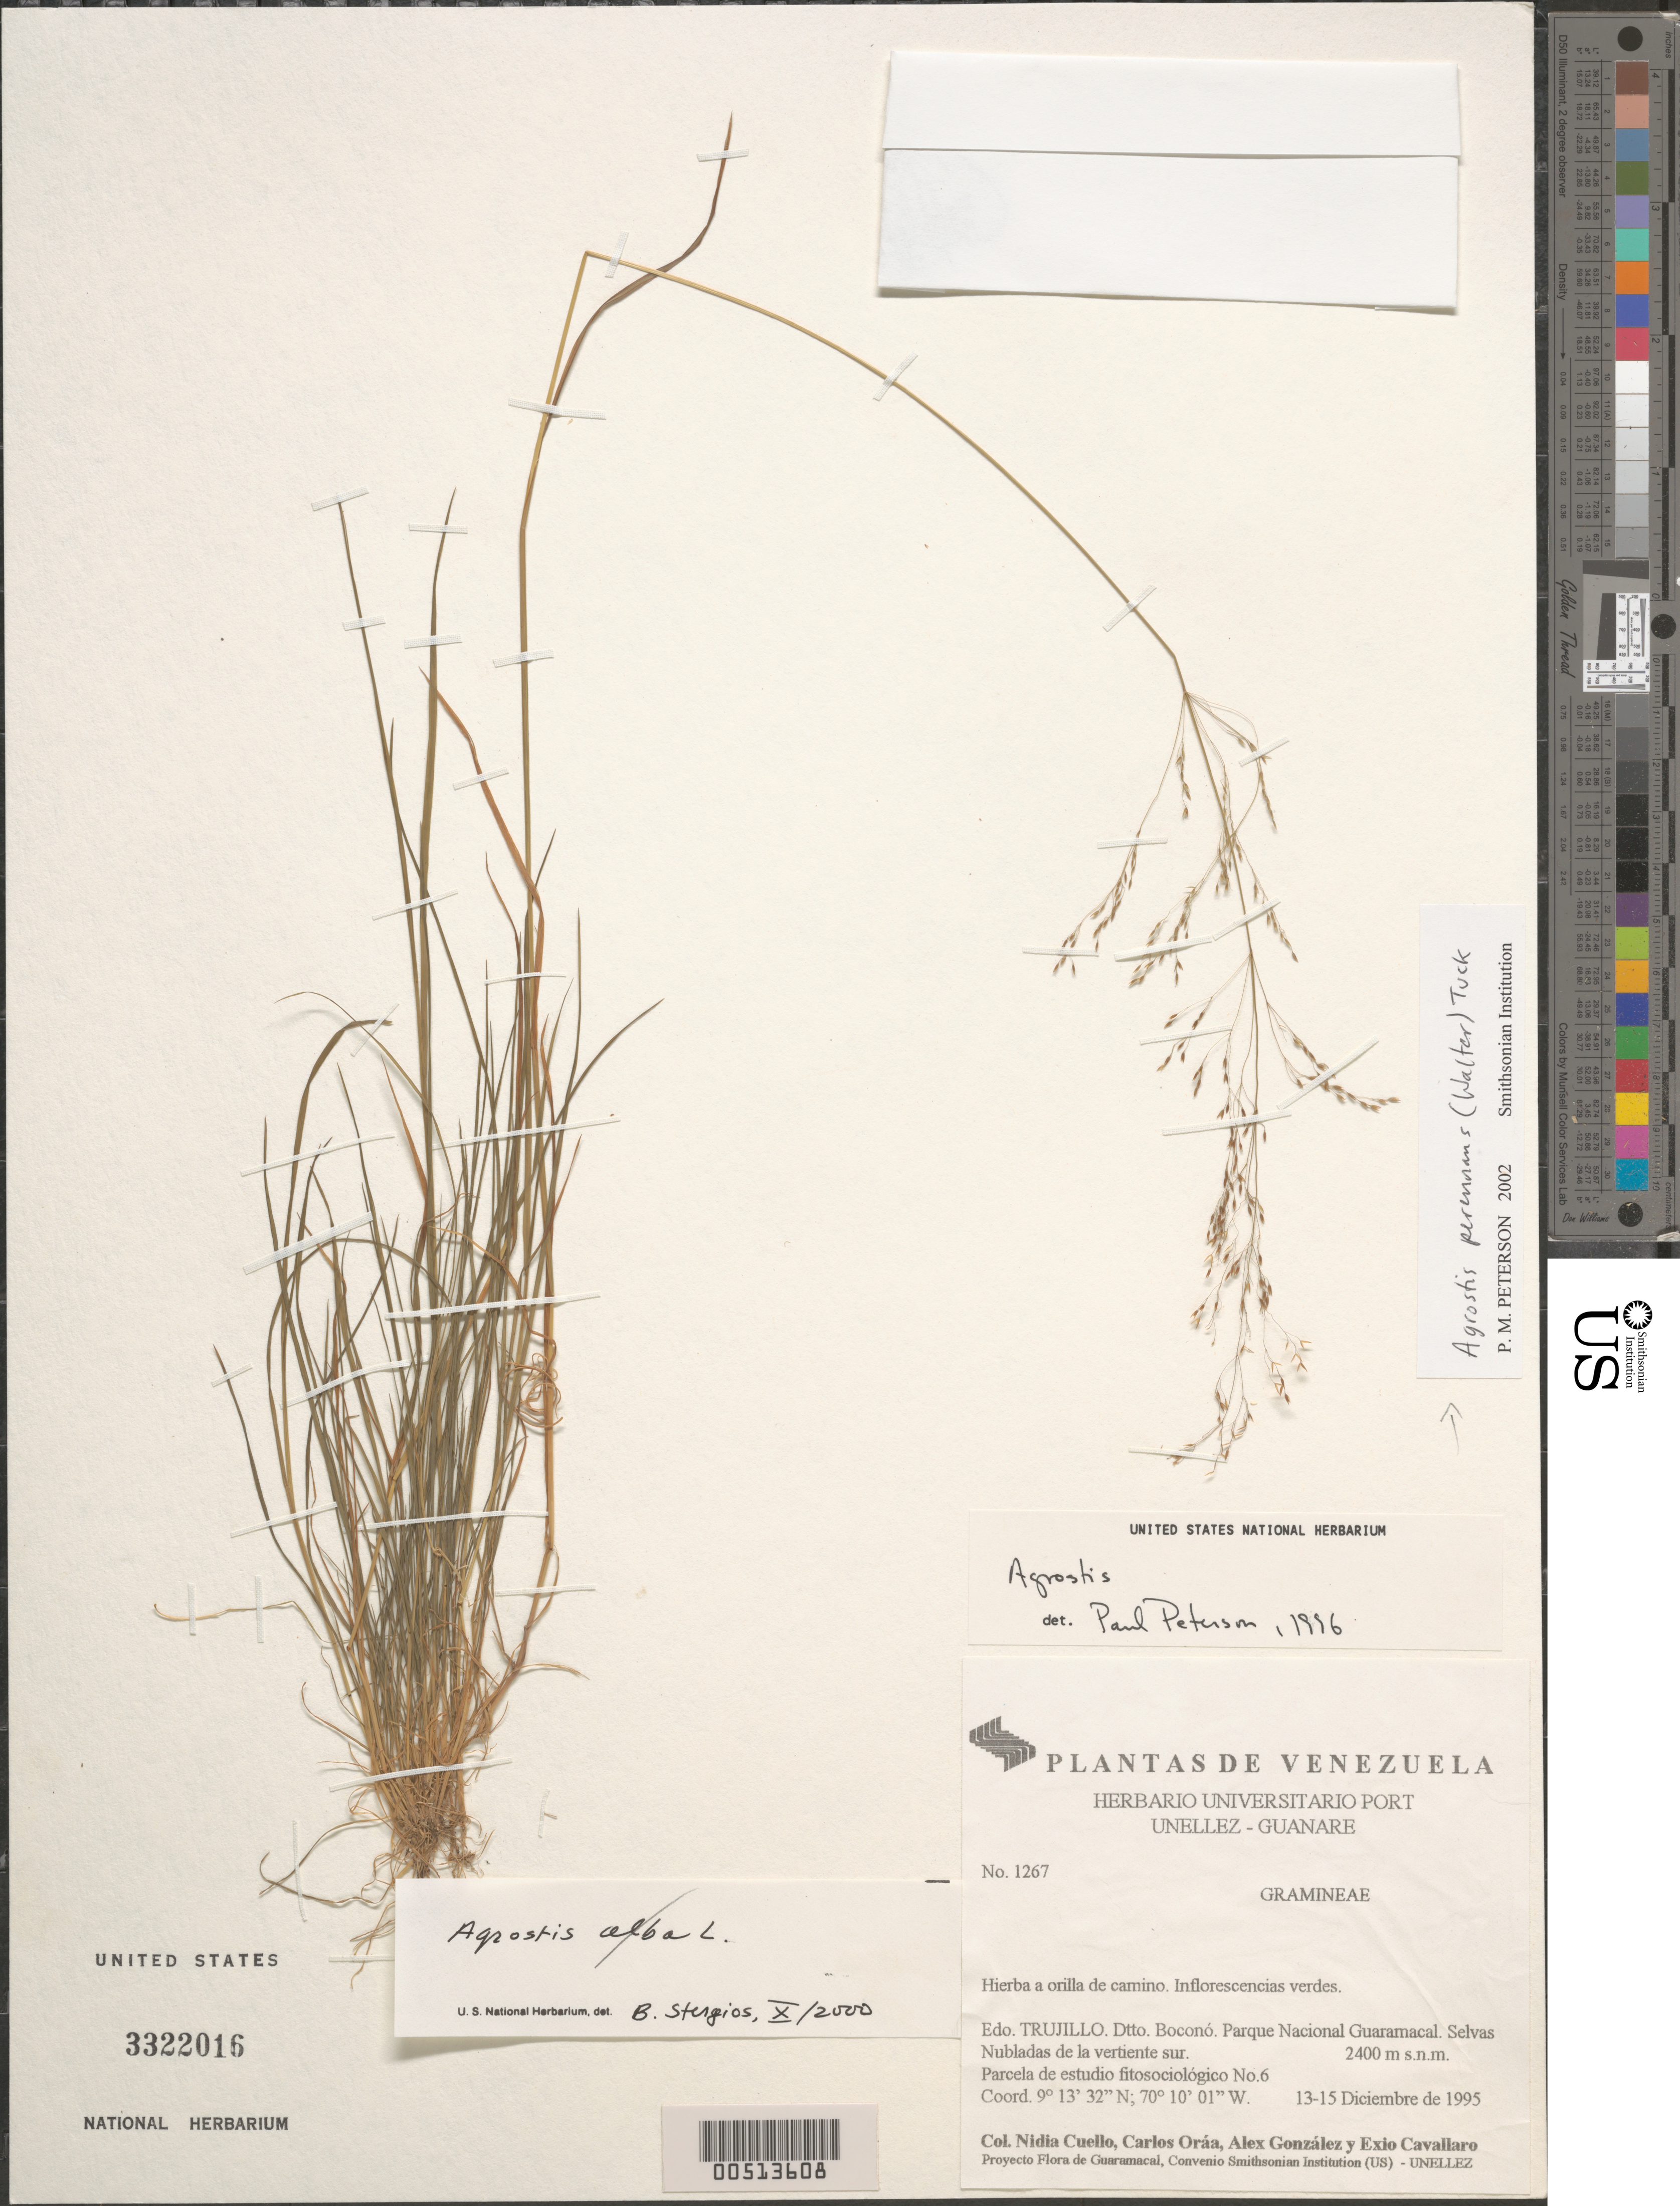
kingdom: Plantae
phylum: Tracheophyta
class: Liliopsida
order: Poales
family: Poaceae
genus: Agrostis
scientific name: Agrostis perennans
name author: (Walter) Tuck.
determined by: Peterson, Paul M., (BOT), Smithsonian Institution - National Museum of Natural History (UNITED STATES)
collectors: N. L. Cuello, C. Oráa, A. Gonzáles & E. Cavallaro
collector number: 1267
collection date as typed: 13 Dec 1995 to 15 Dec 1995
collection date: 1995-12-13/1995-12-15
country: Venezuela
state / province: Trujillo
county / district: Boconó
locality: Parque Nacional Guaramacal, vertiente S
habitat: Selvas Nubladas. Parcela de estudio fitosociológico No. 6.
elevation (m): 2400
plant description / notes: MO, PORT, US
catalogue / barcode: US 3322016